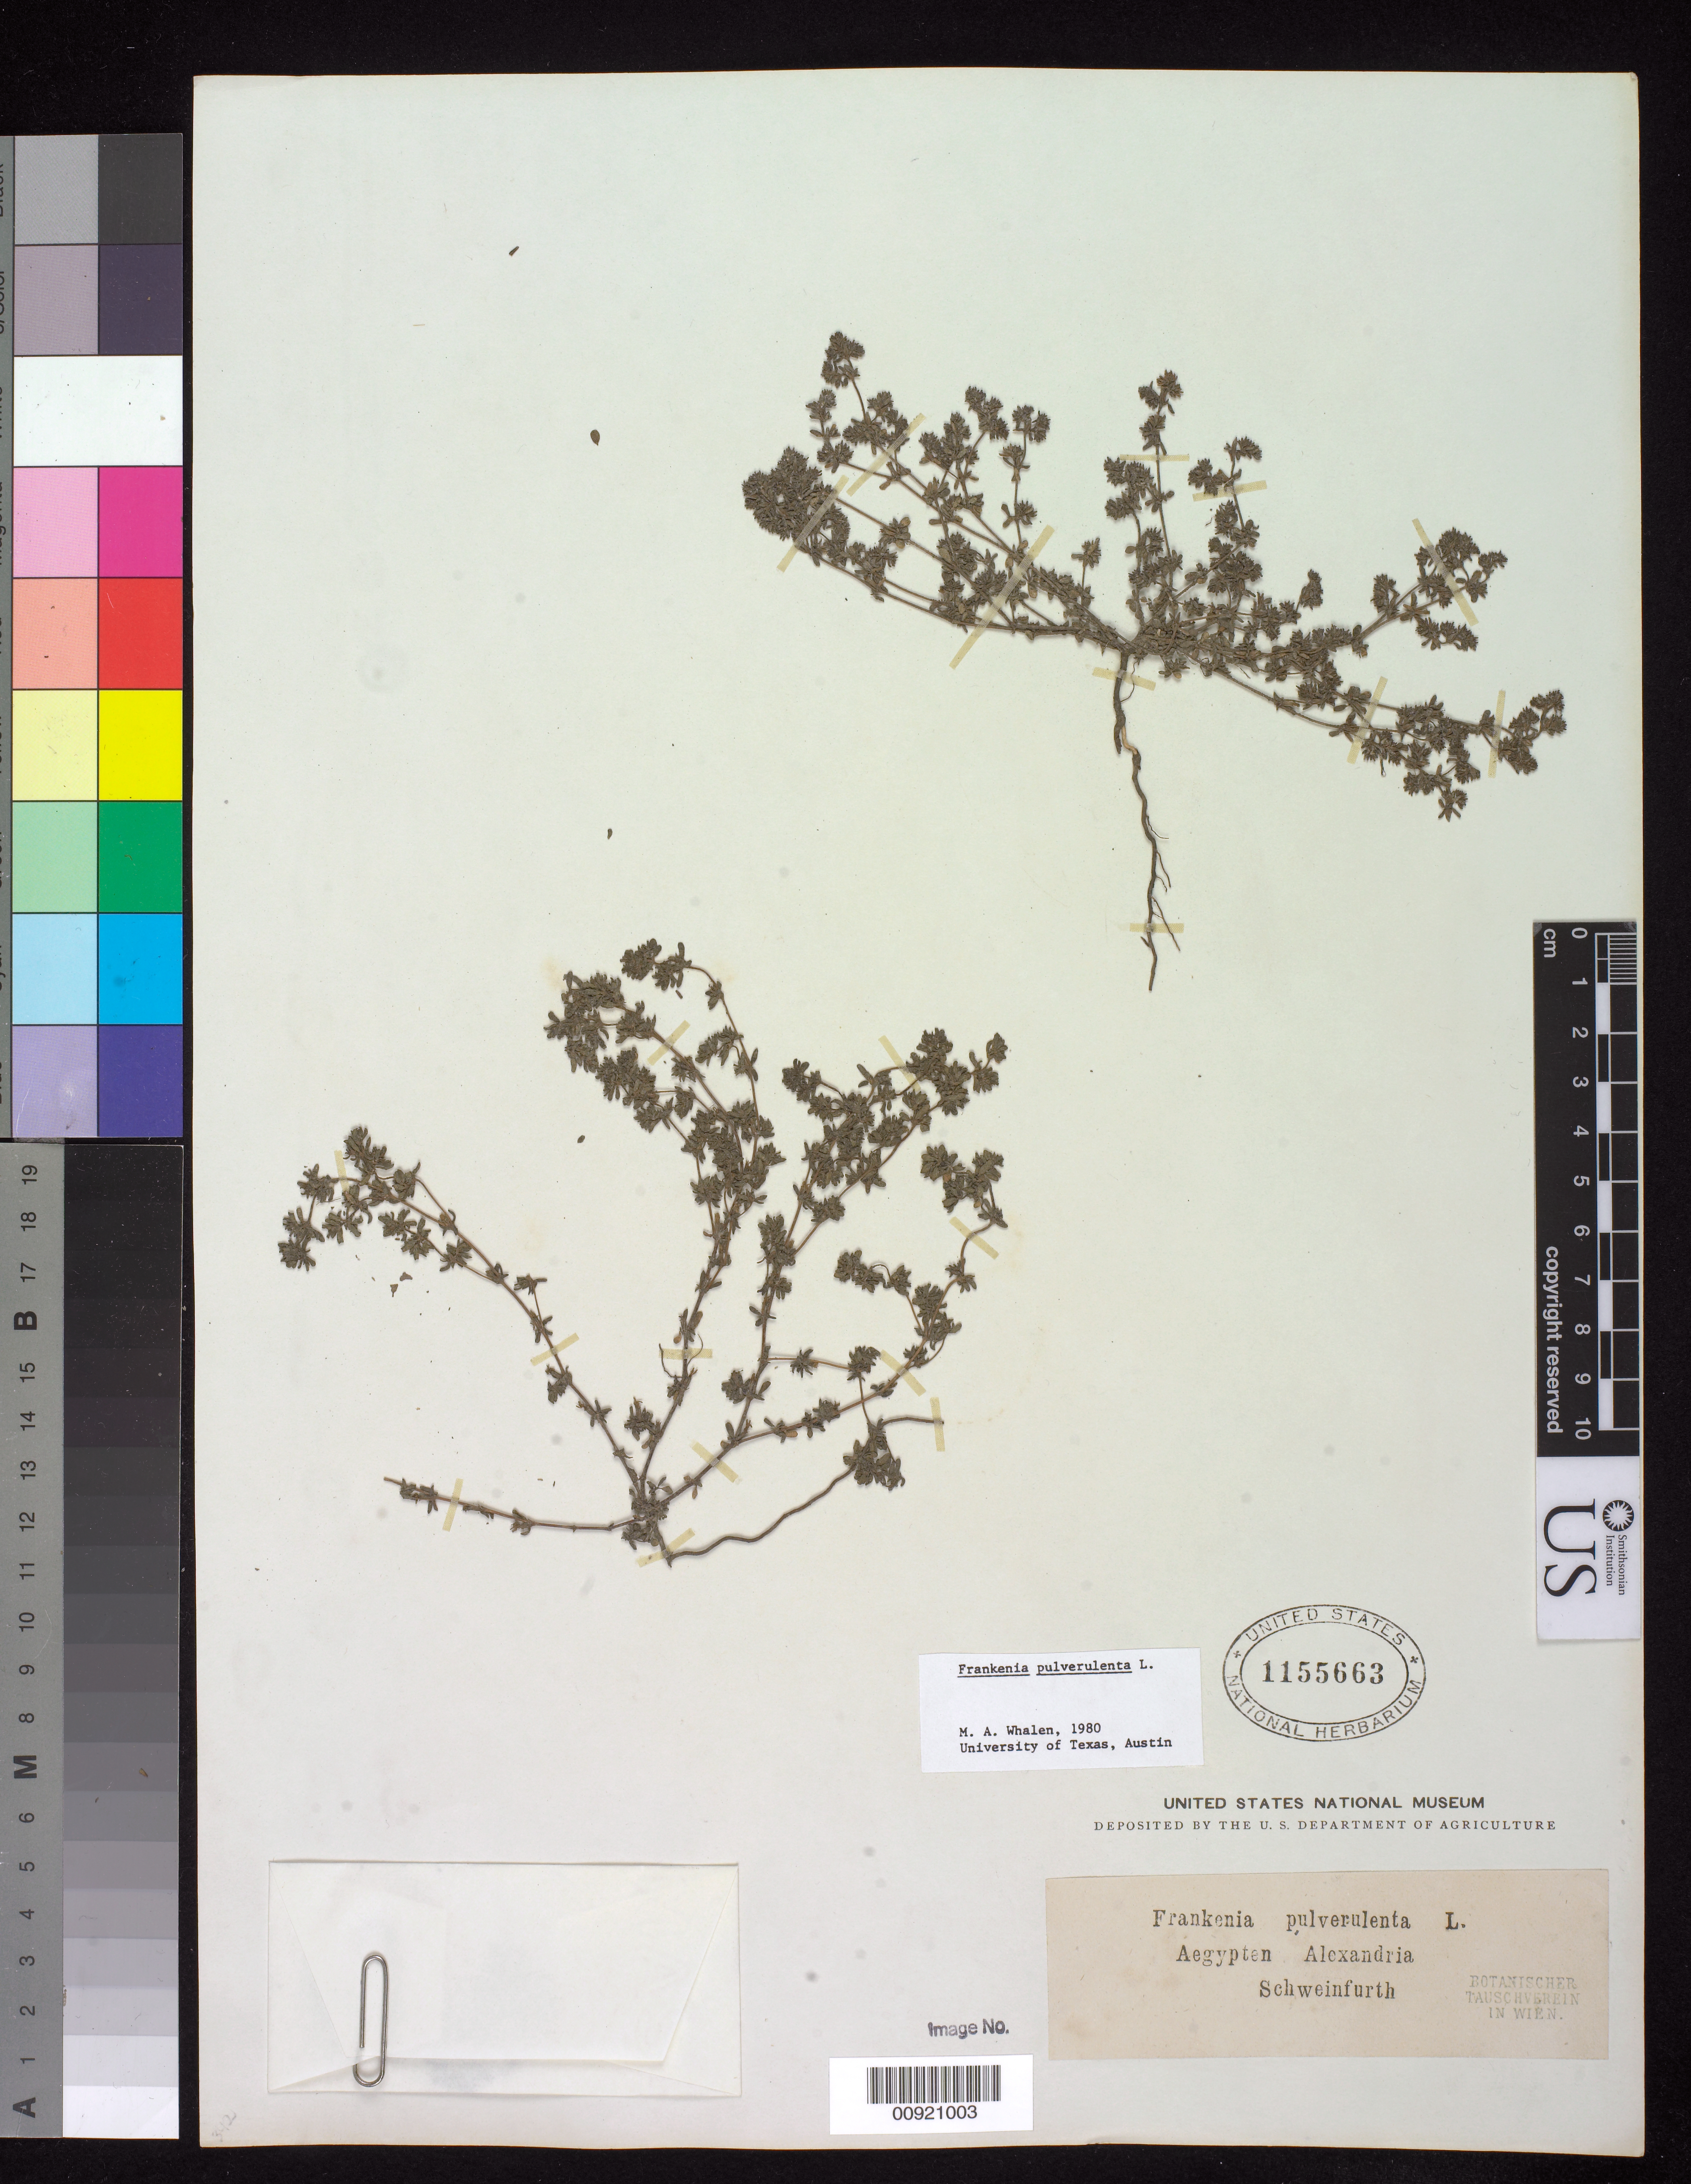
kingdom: Plantae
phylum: Tracheophyta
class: Magnoliopsida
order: Caryophyllales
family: Frankeniaceae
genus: Frankenia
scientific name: Frankenia pulverulenta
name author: L.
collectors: G. A. Schweinfurth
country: Egypt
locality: Alexandria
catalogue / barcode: US 1155663